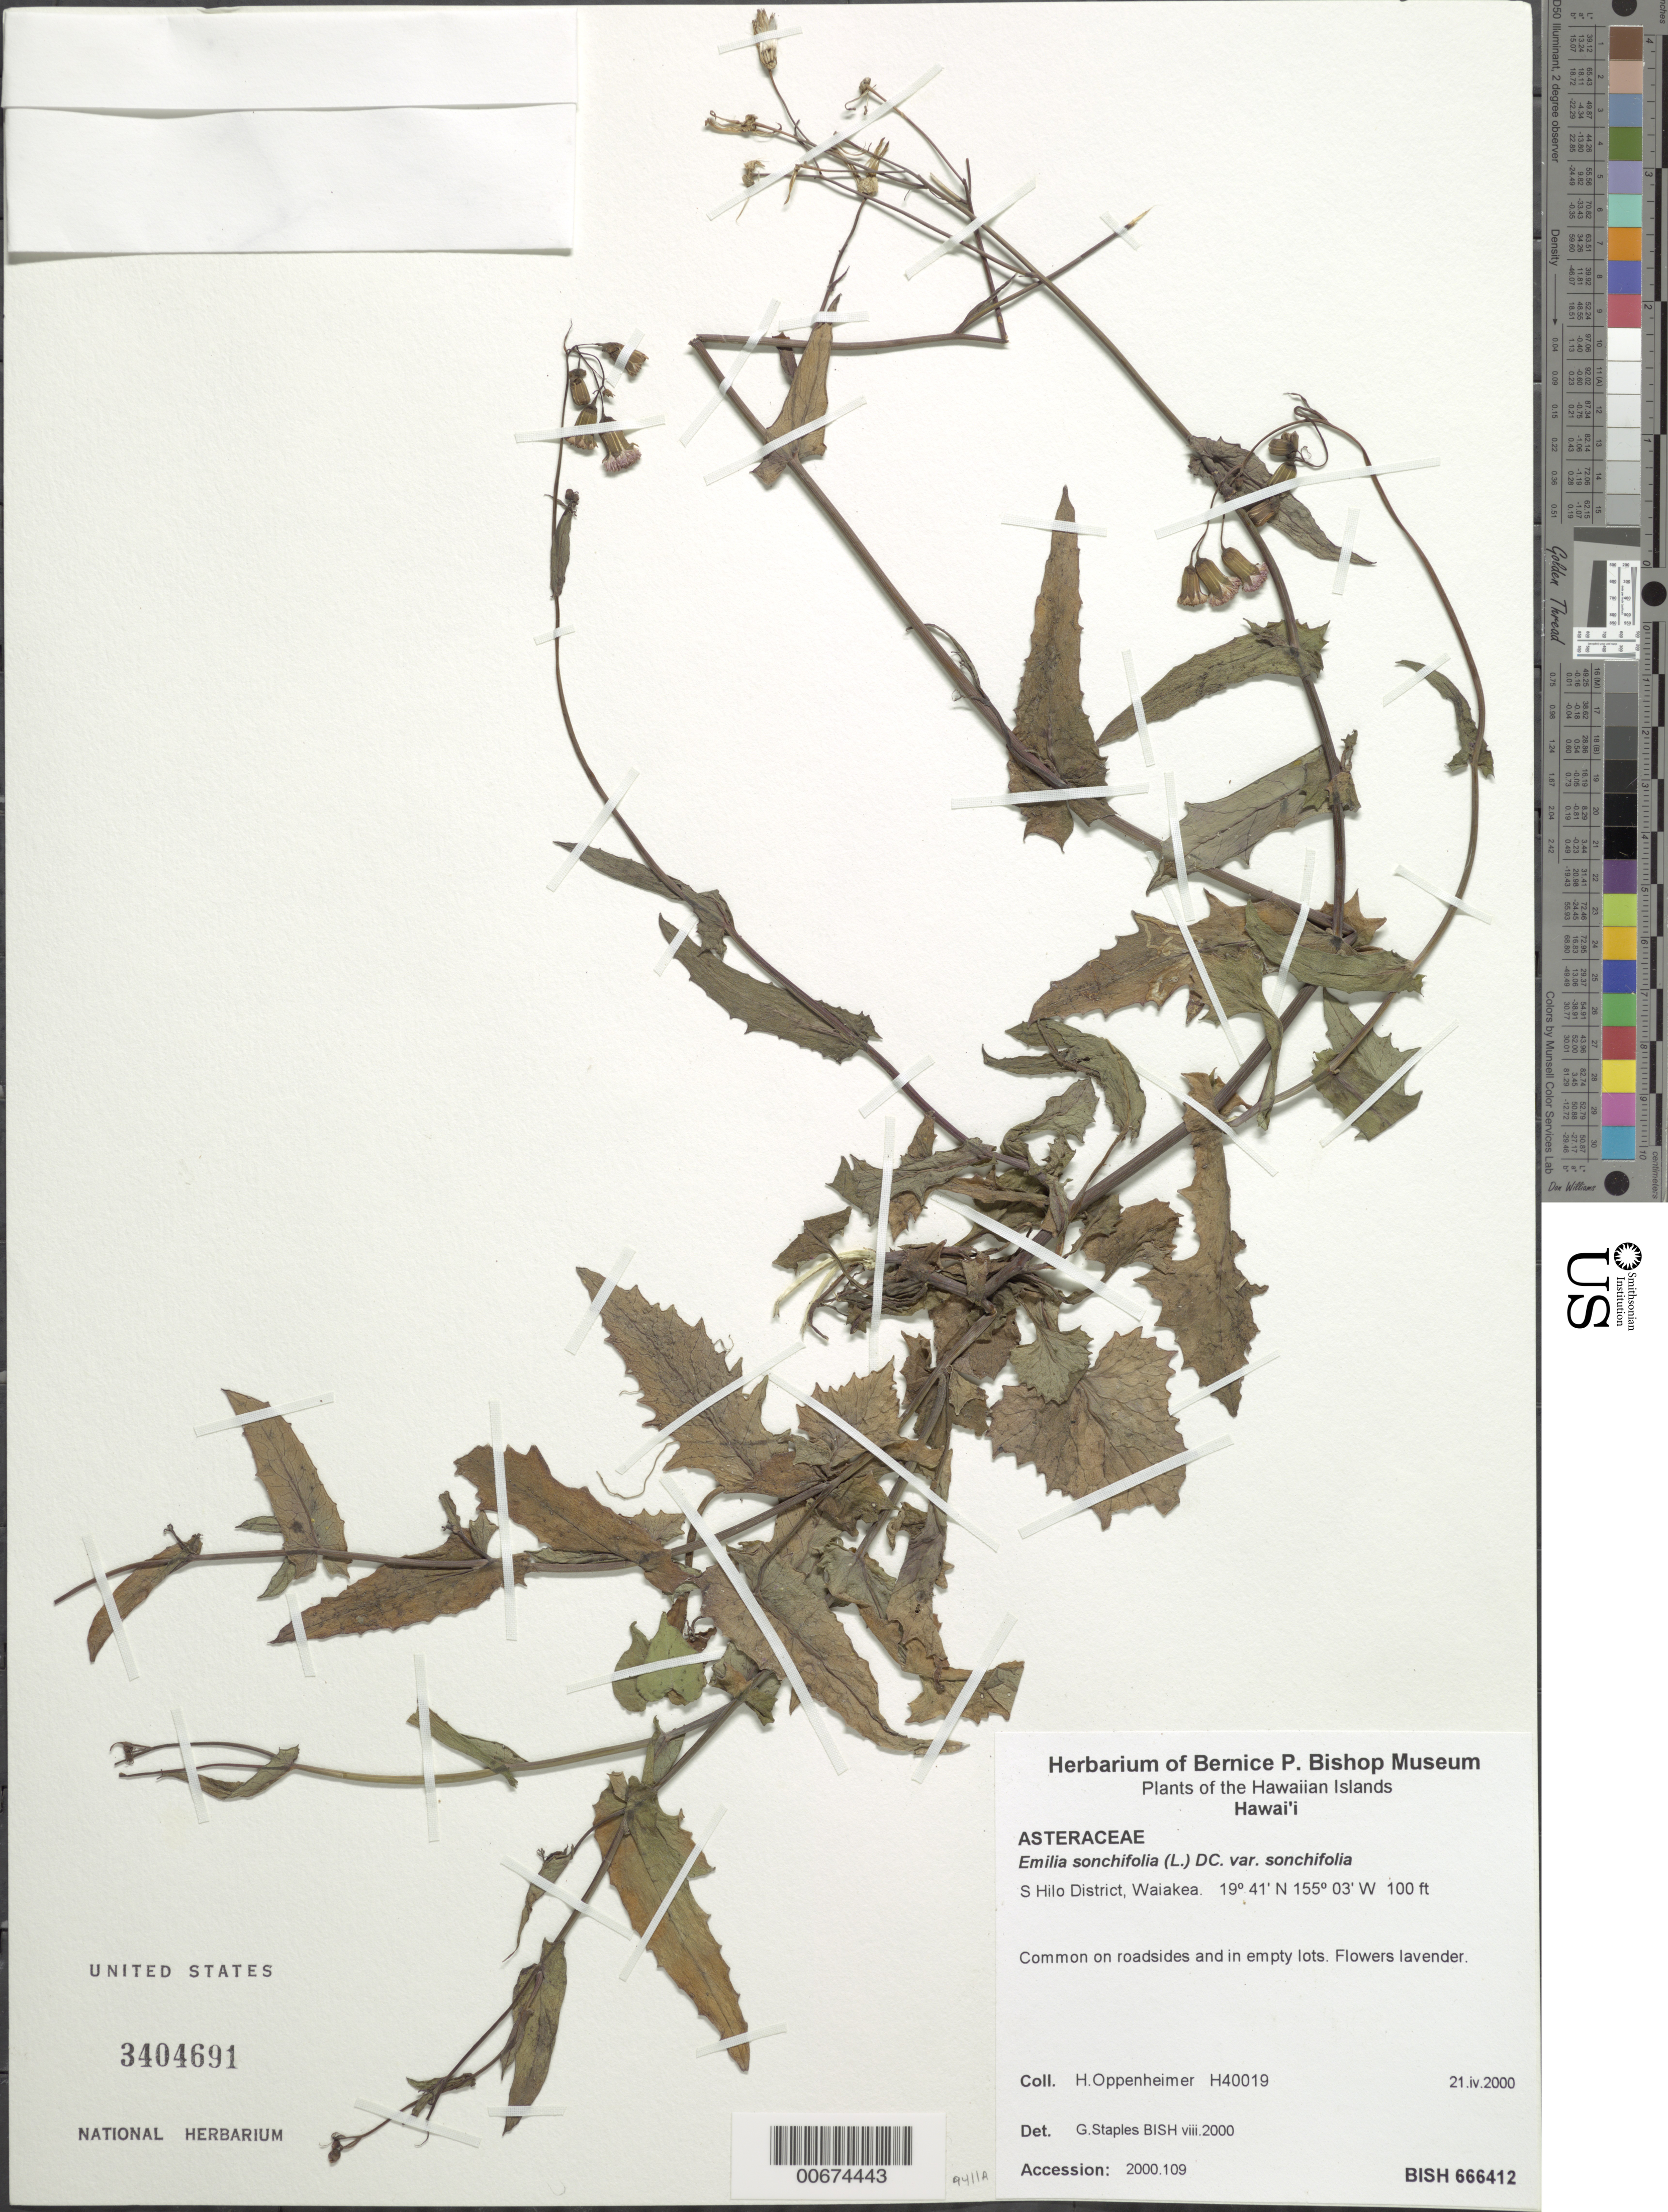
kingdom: Plantae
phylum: Tracheophyta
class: Magnoliopsida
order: Asterales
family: Asteraceae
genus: Emilia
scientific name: Emilia sonchifolia var. sonchifolia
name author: (L.) DC.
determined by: Staples, G. W.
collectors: H. L. Oppenheimer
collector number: H40019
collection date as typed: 21 Apr 2000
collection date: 2000-04-21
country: United States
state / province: Hawaii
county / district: Hawaii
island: Hawaii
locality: S Hilo District, Waiakea.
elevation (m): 30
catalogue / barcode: US 3404691